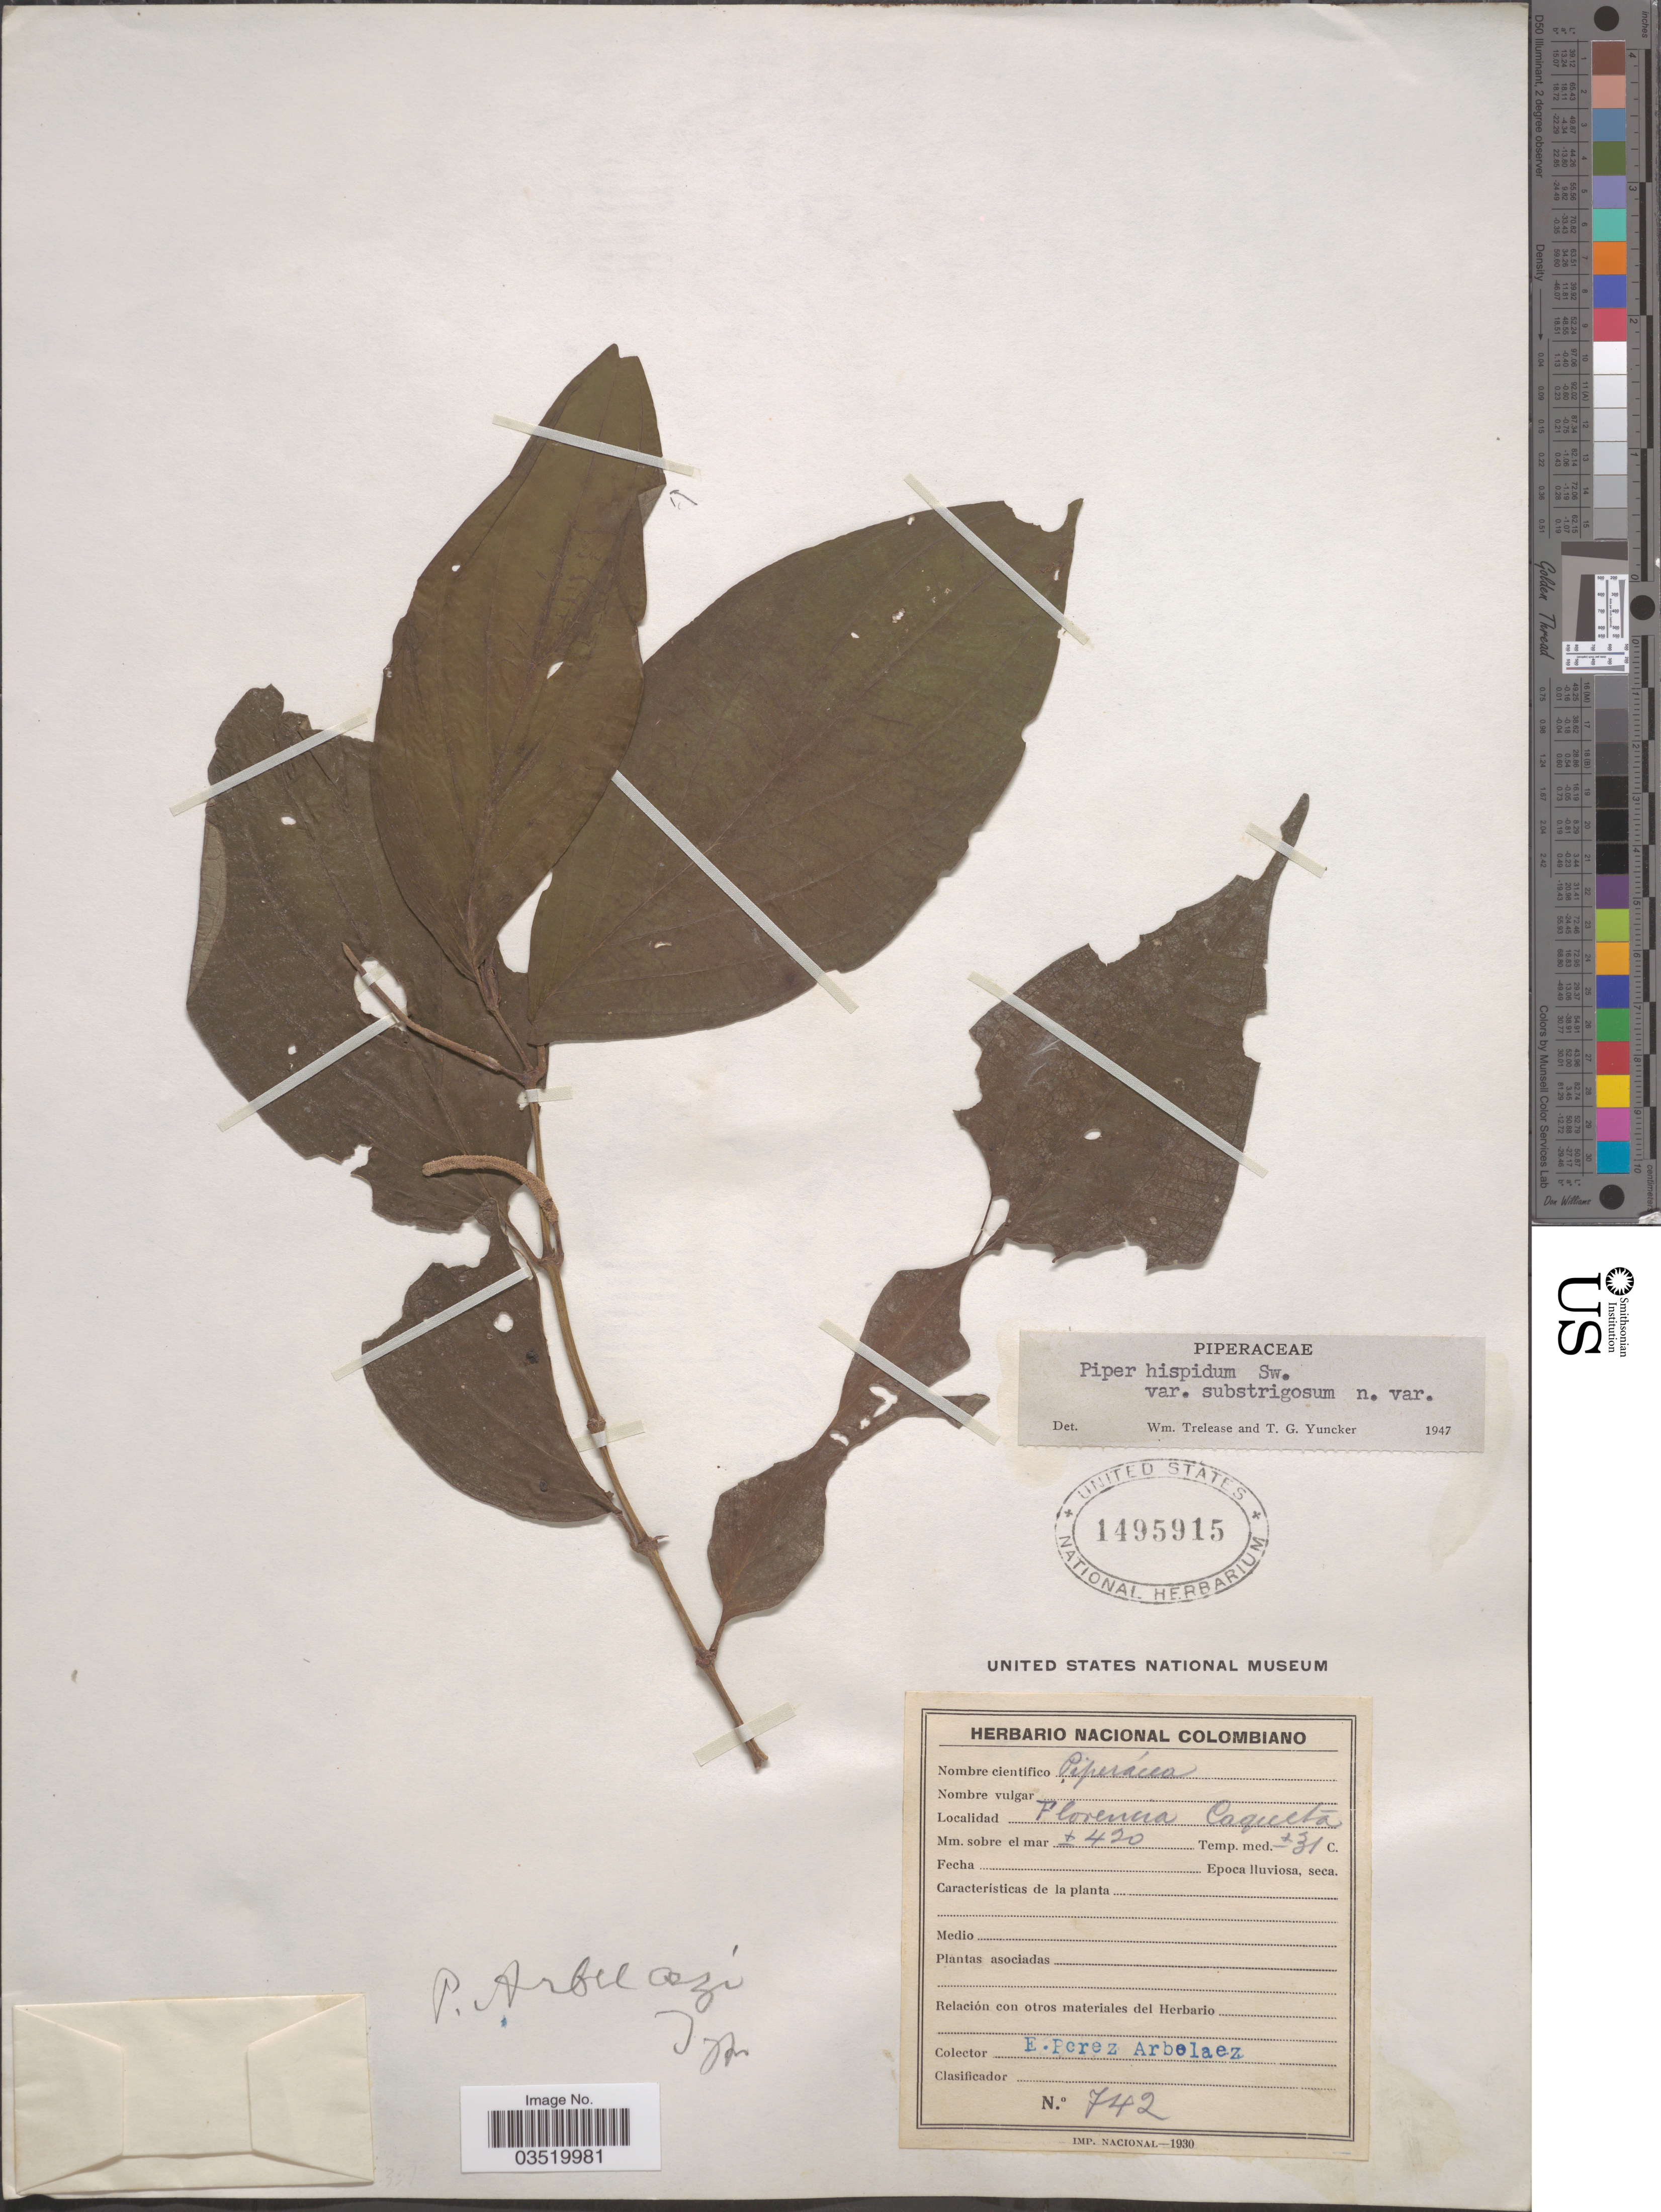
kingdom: Plantae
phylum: Tracheophyta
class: Magnoliopsida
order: Piperales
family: Piperaceae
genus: Piper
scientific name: Piper hispidum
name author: Sw.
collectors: E. Pérez Arbeláez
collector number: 742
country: Colombia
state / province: Caquetá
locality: Florencia.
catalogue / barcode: US 1495915